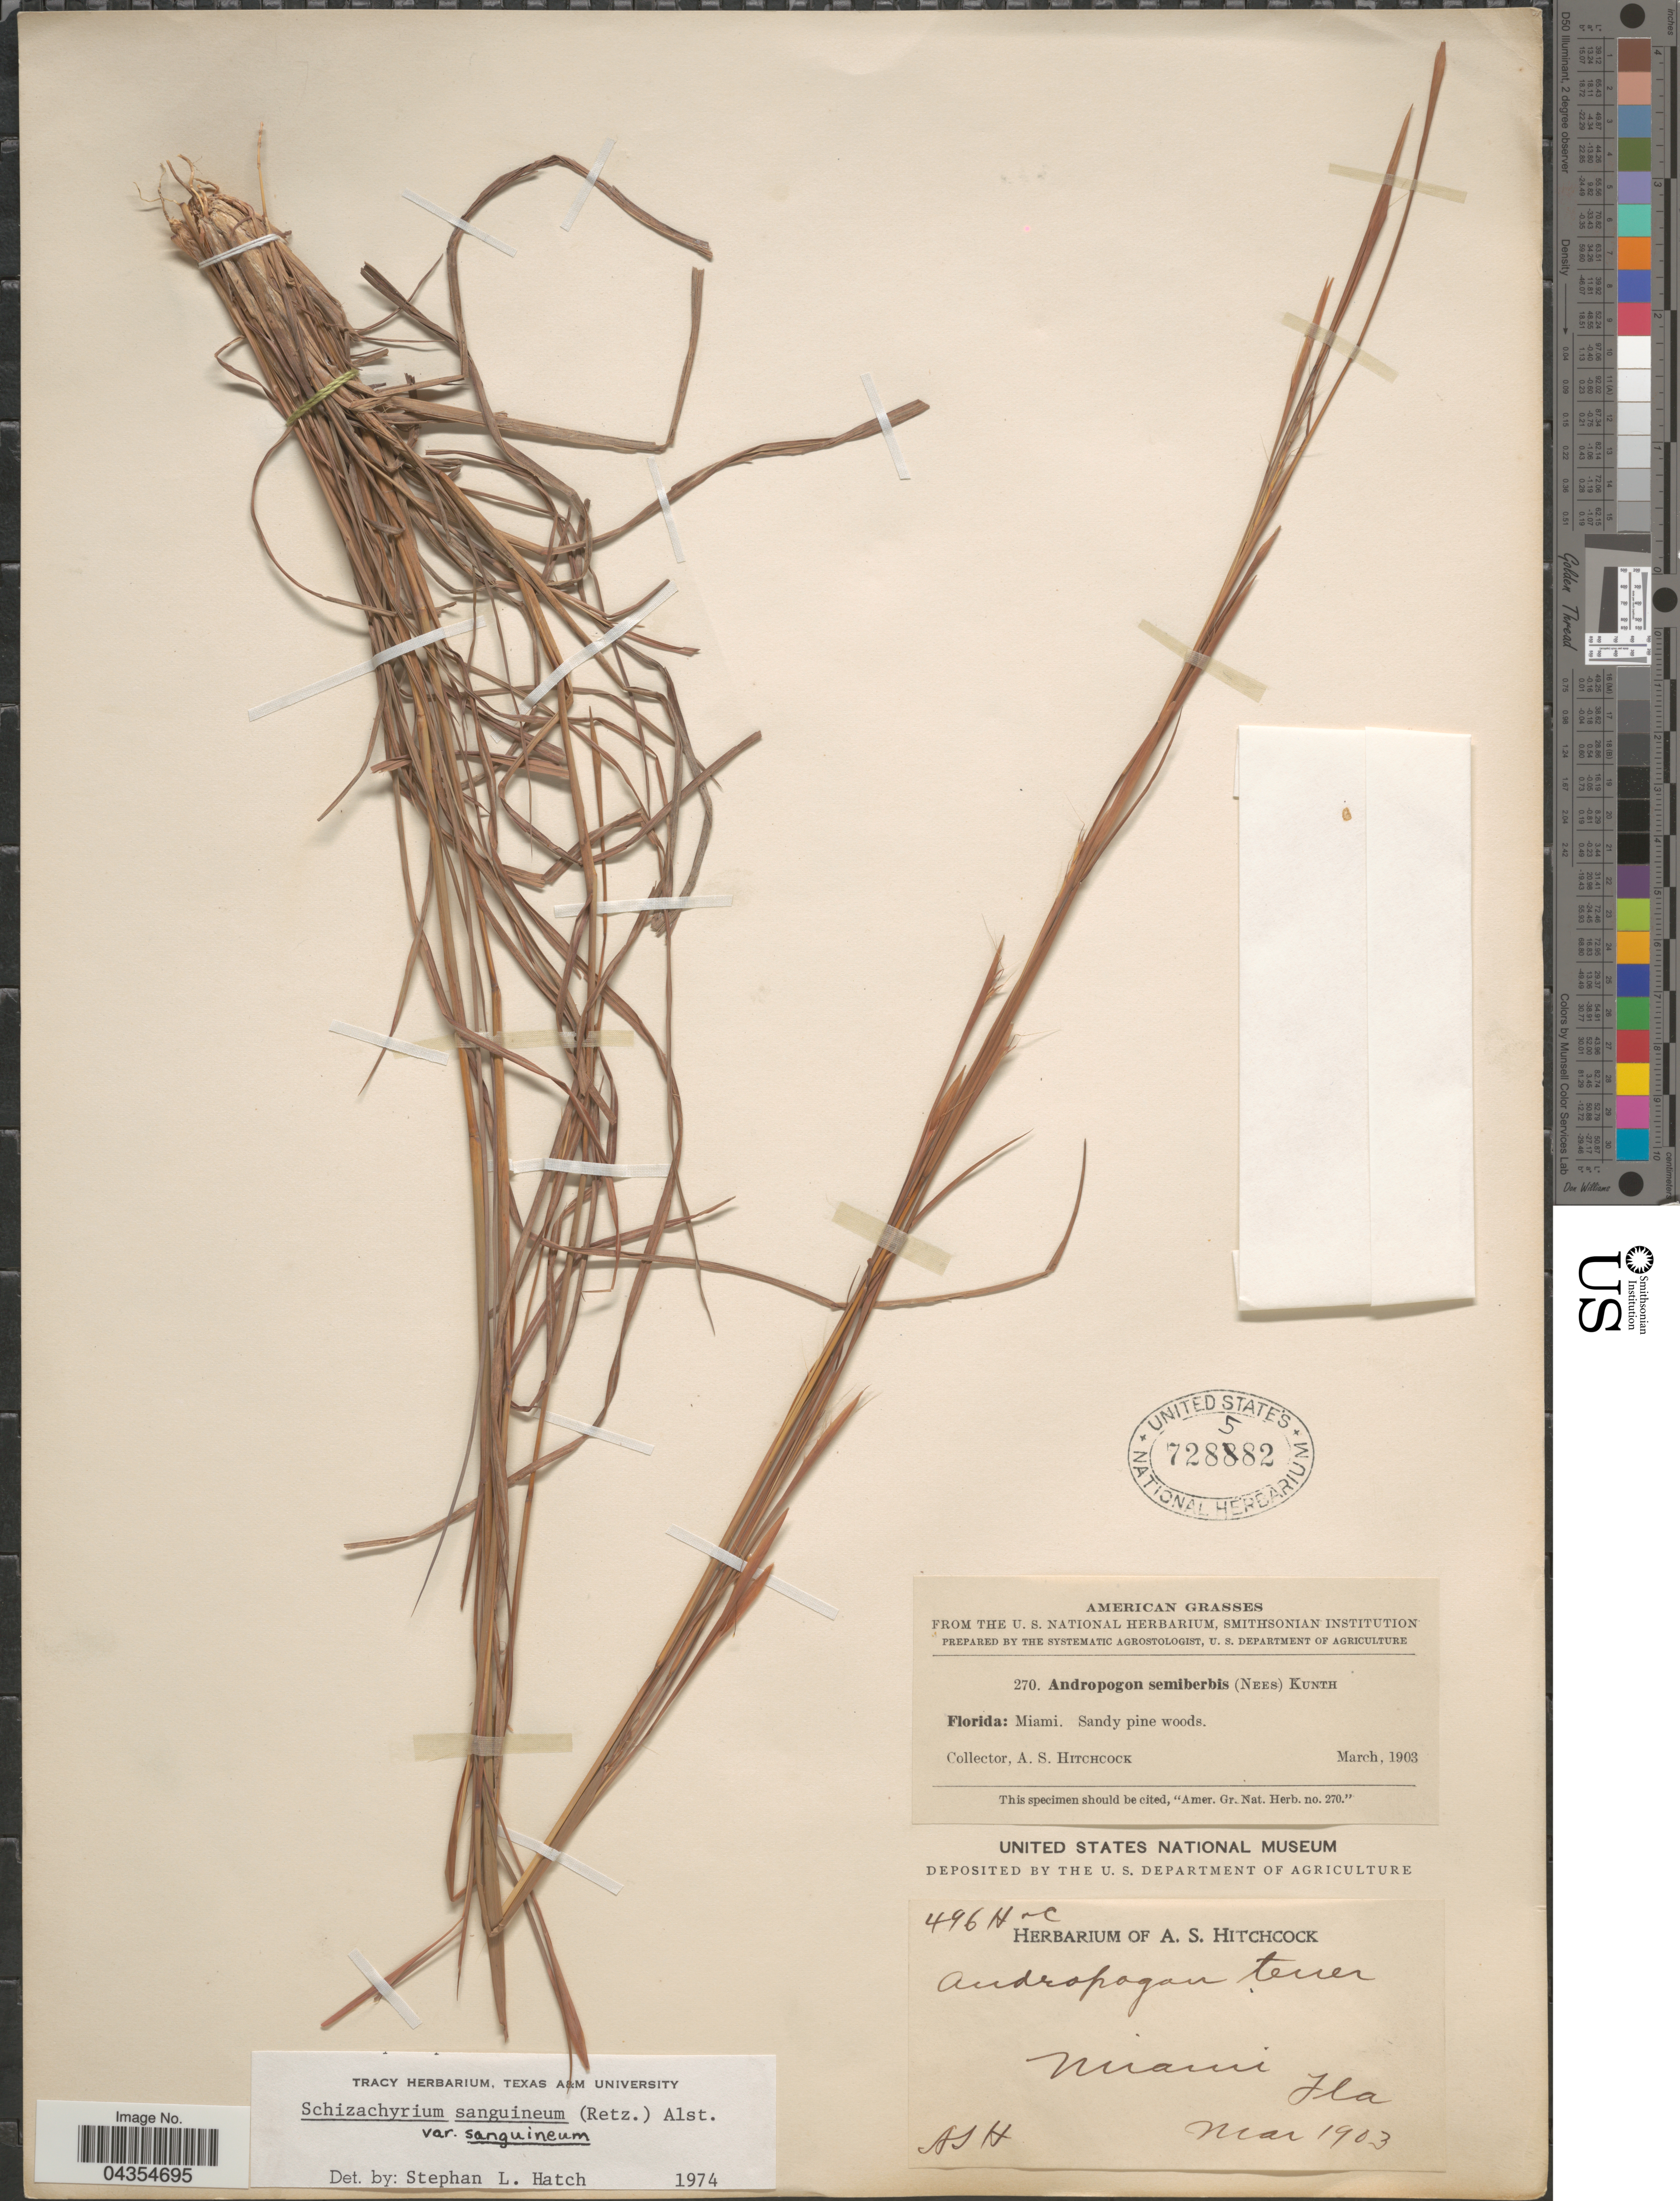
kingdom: Plantae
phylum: Tracheophyta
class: Liliopsida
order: Poales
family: Poaceae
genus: Schizachyrium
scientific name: Schizachyrium sanguineum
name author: (Retz.) Alston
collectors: A. S. Hitchcock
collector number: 270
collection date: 1903-03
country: United States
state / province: Florida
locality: Miami.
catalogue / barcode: US 728582